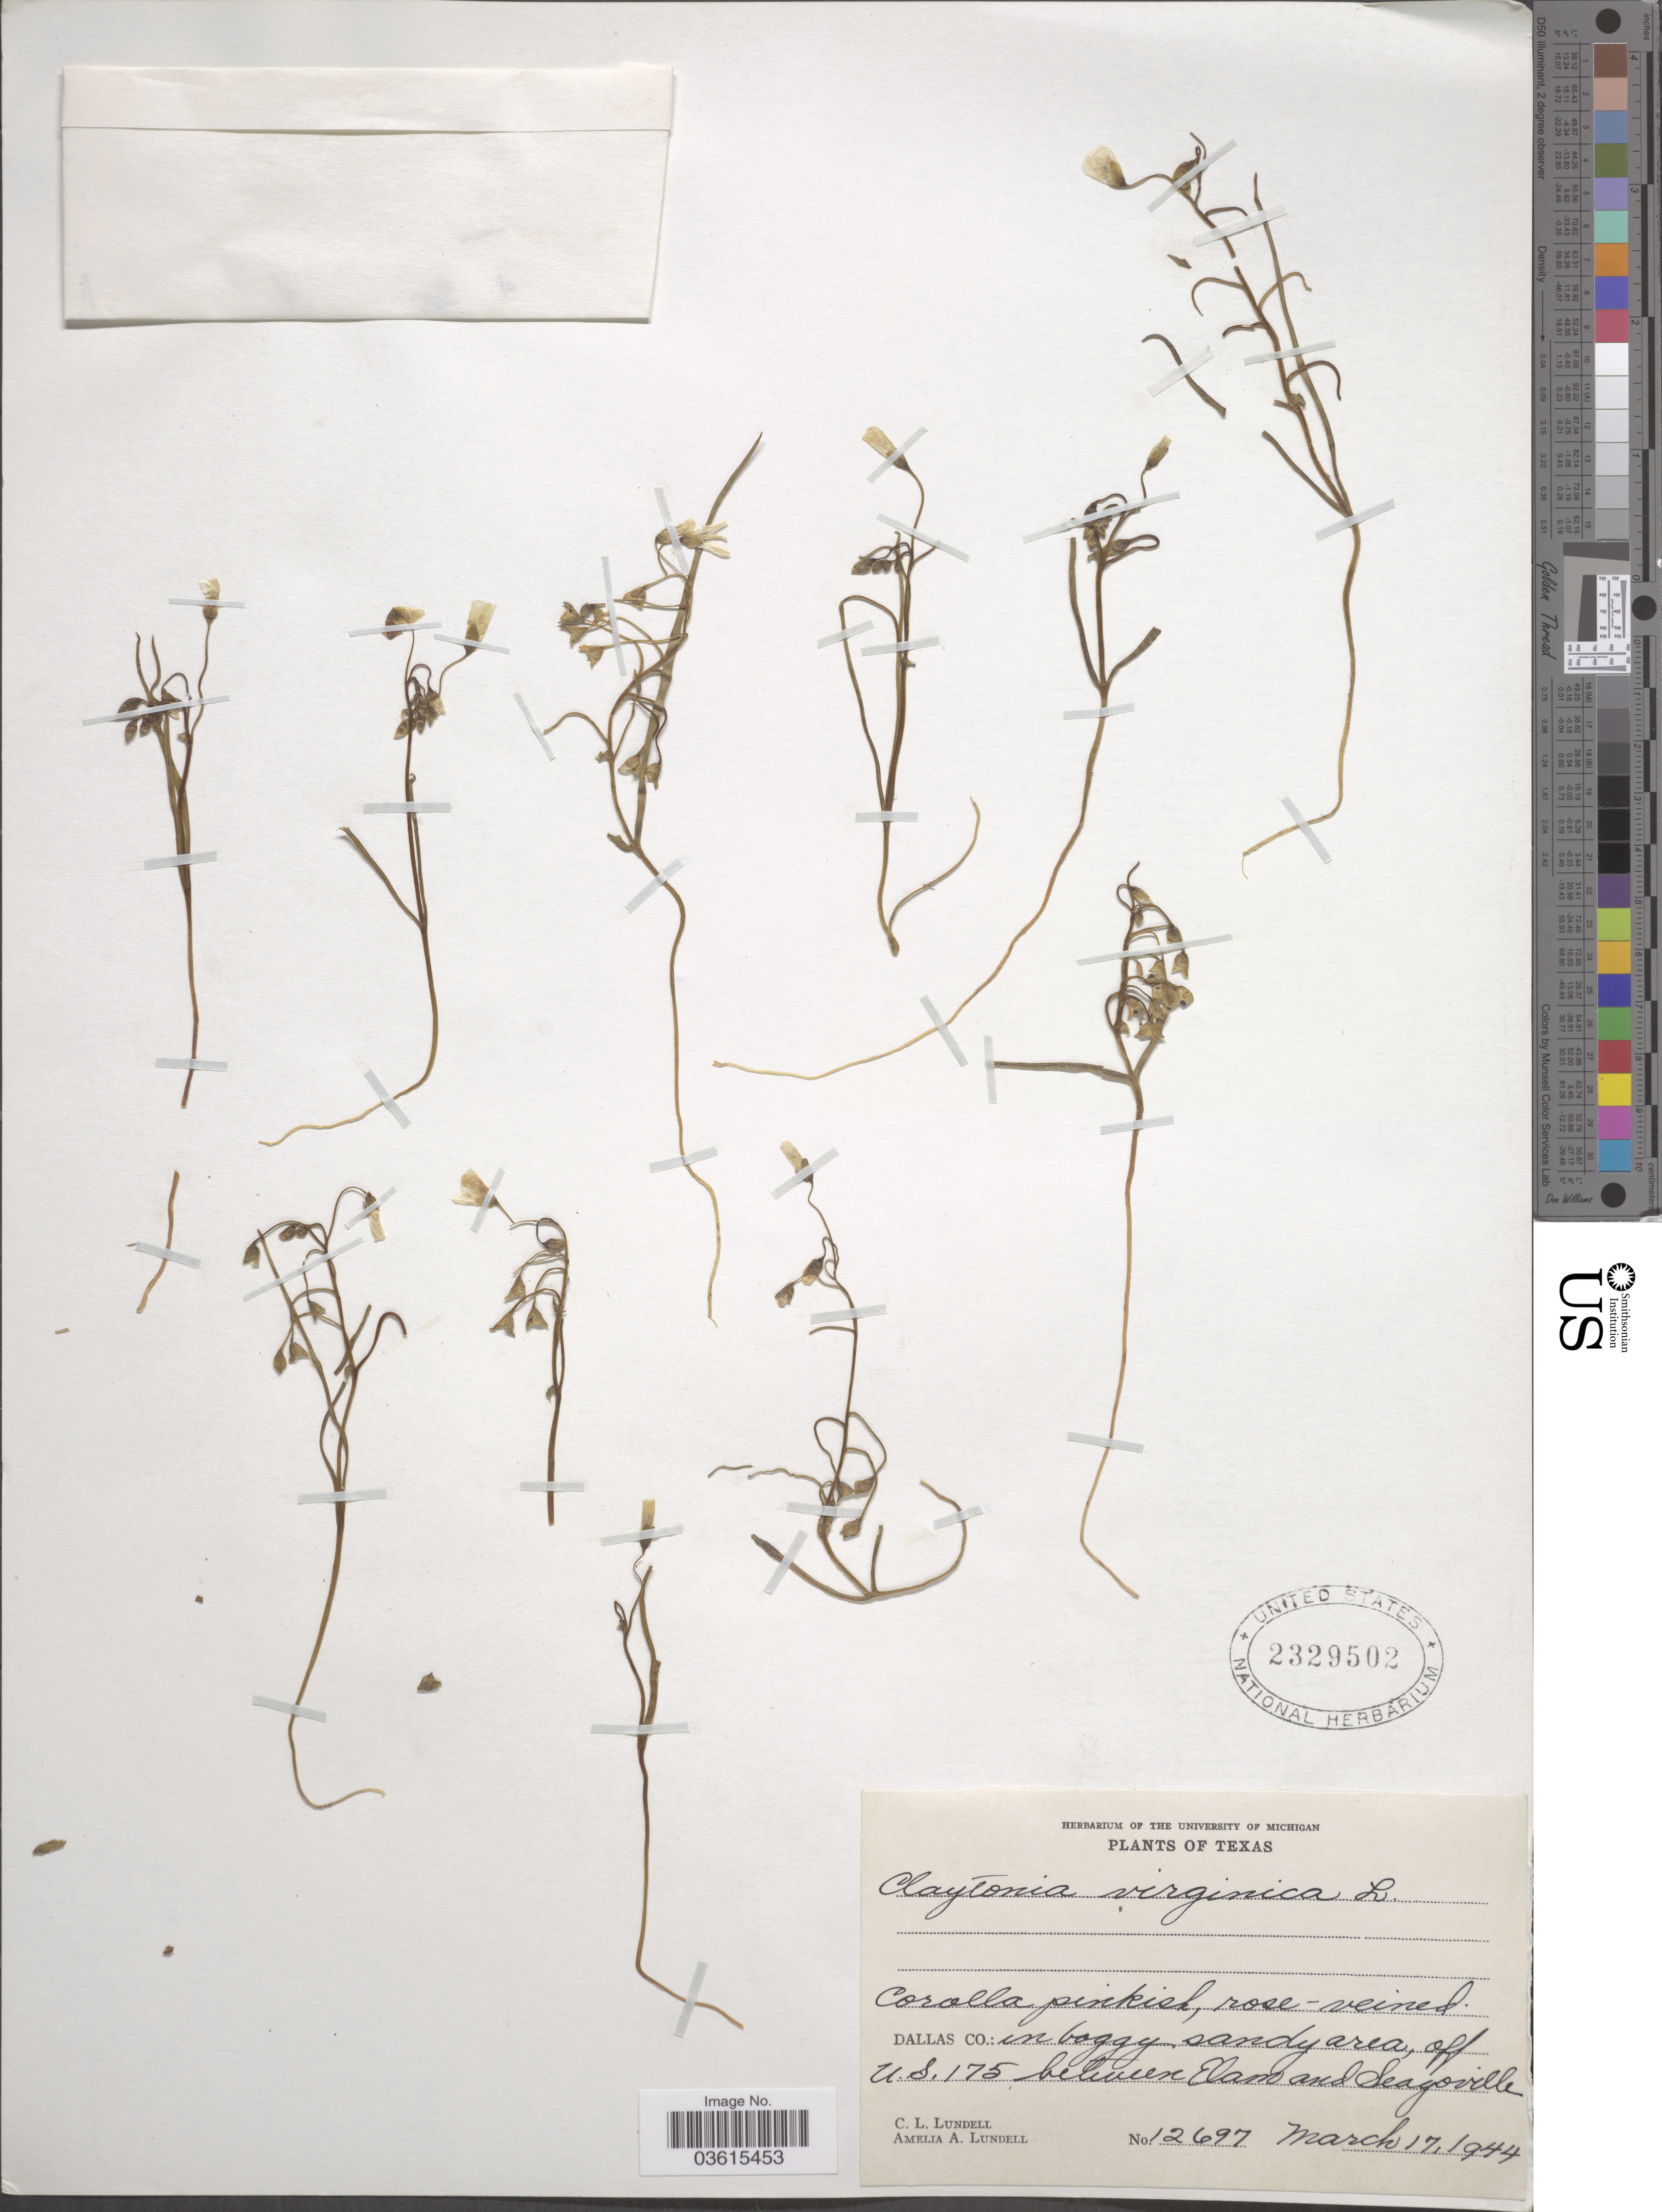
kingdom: Plantae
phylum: Tracheophyta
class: Magnoliopsida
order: Caryophyllales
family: Montiaceae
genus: Claytonia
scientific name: Claytonia virginica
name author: L.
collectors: C. L. Lundell & A. A. Lundell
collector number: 12697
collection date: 1944-03-17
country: United States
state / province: Texas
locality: Dallas Co.: off U.S. 175 between Elam and Seagoville.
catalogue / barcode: US 2329502